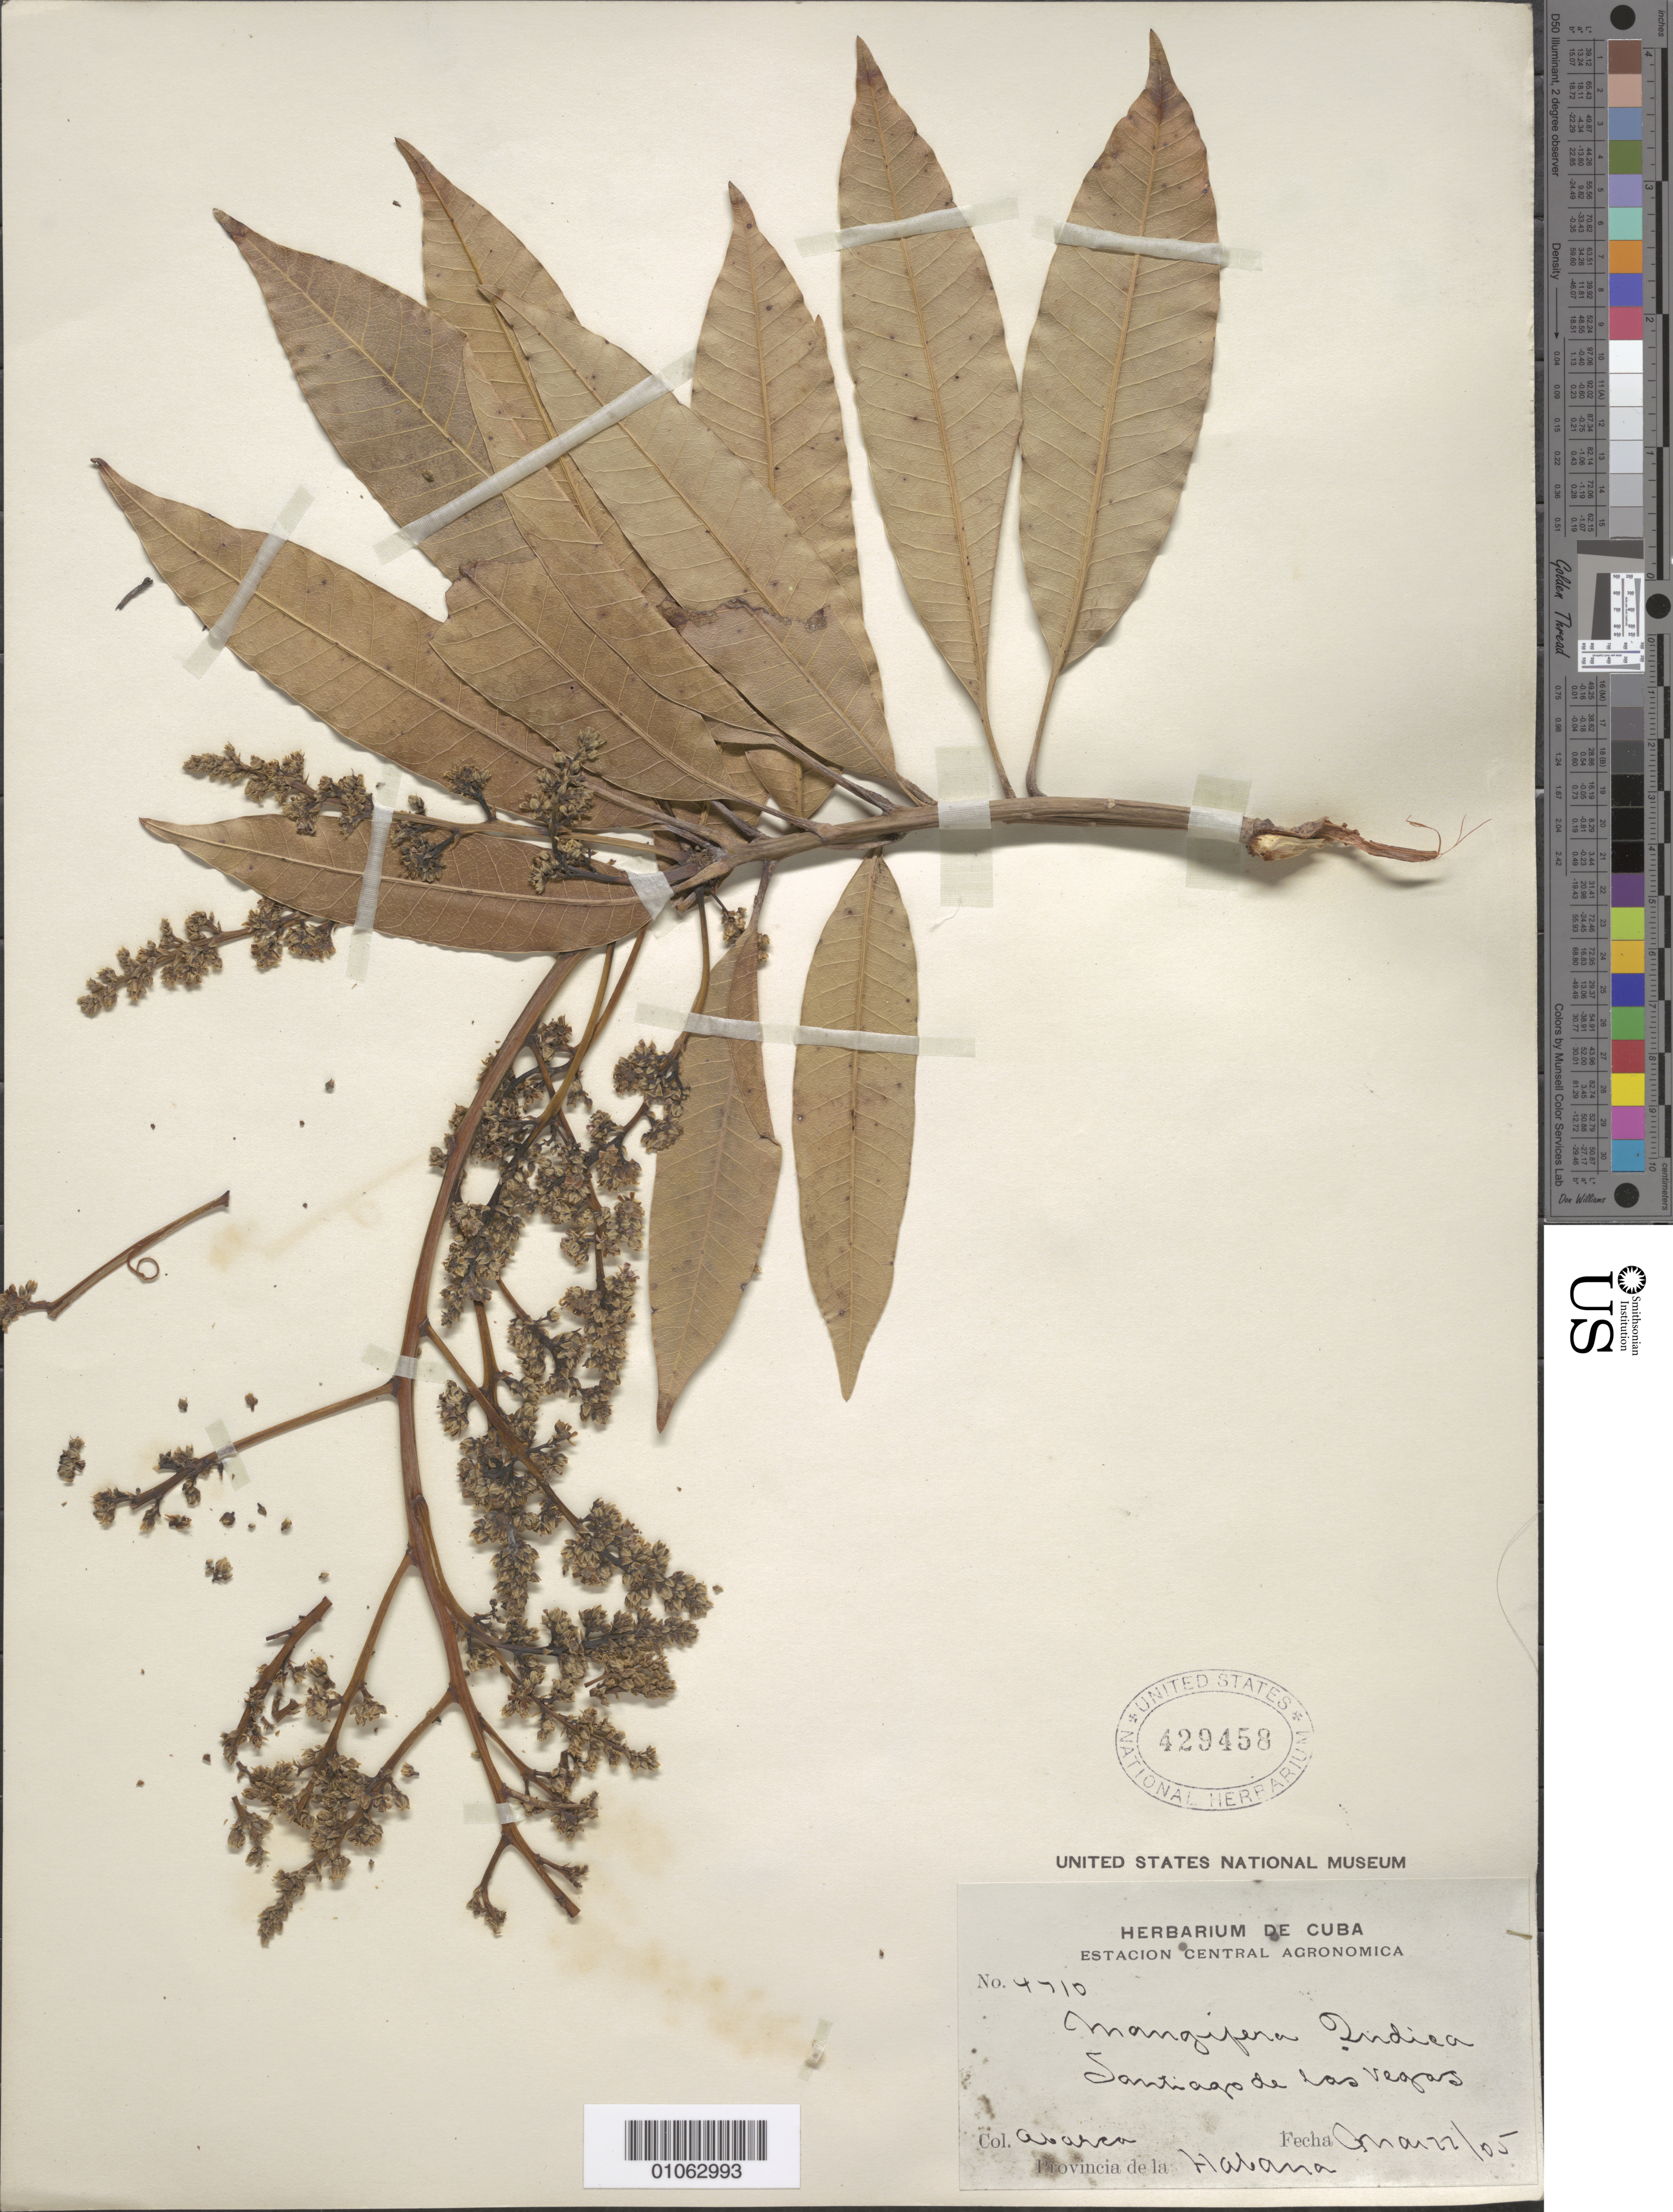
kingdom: Plantae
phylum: Tracheophyta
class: Magnoliopsida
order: Sapindales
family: Anacardiaceae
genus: Mangifera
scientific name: Mangifera indica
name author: L.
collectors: M. Abarca y Vascquez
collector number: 4710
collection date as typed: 22 May 1905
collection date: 1905-05-22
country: Cuba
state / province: La Habana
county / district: Municipio de Boyeros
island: Cuba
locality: Santiago de las Vegas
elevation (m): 97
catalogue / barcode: US 429458